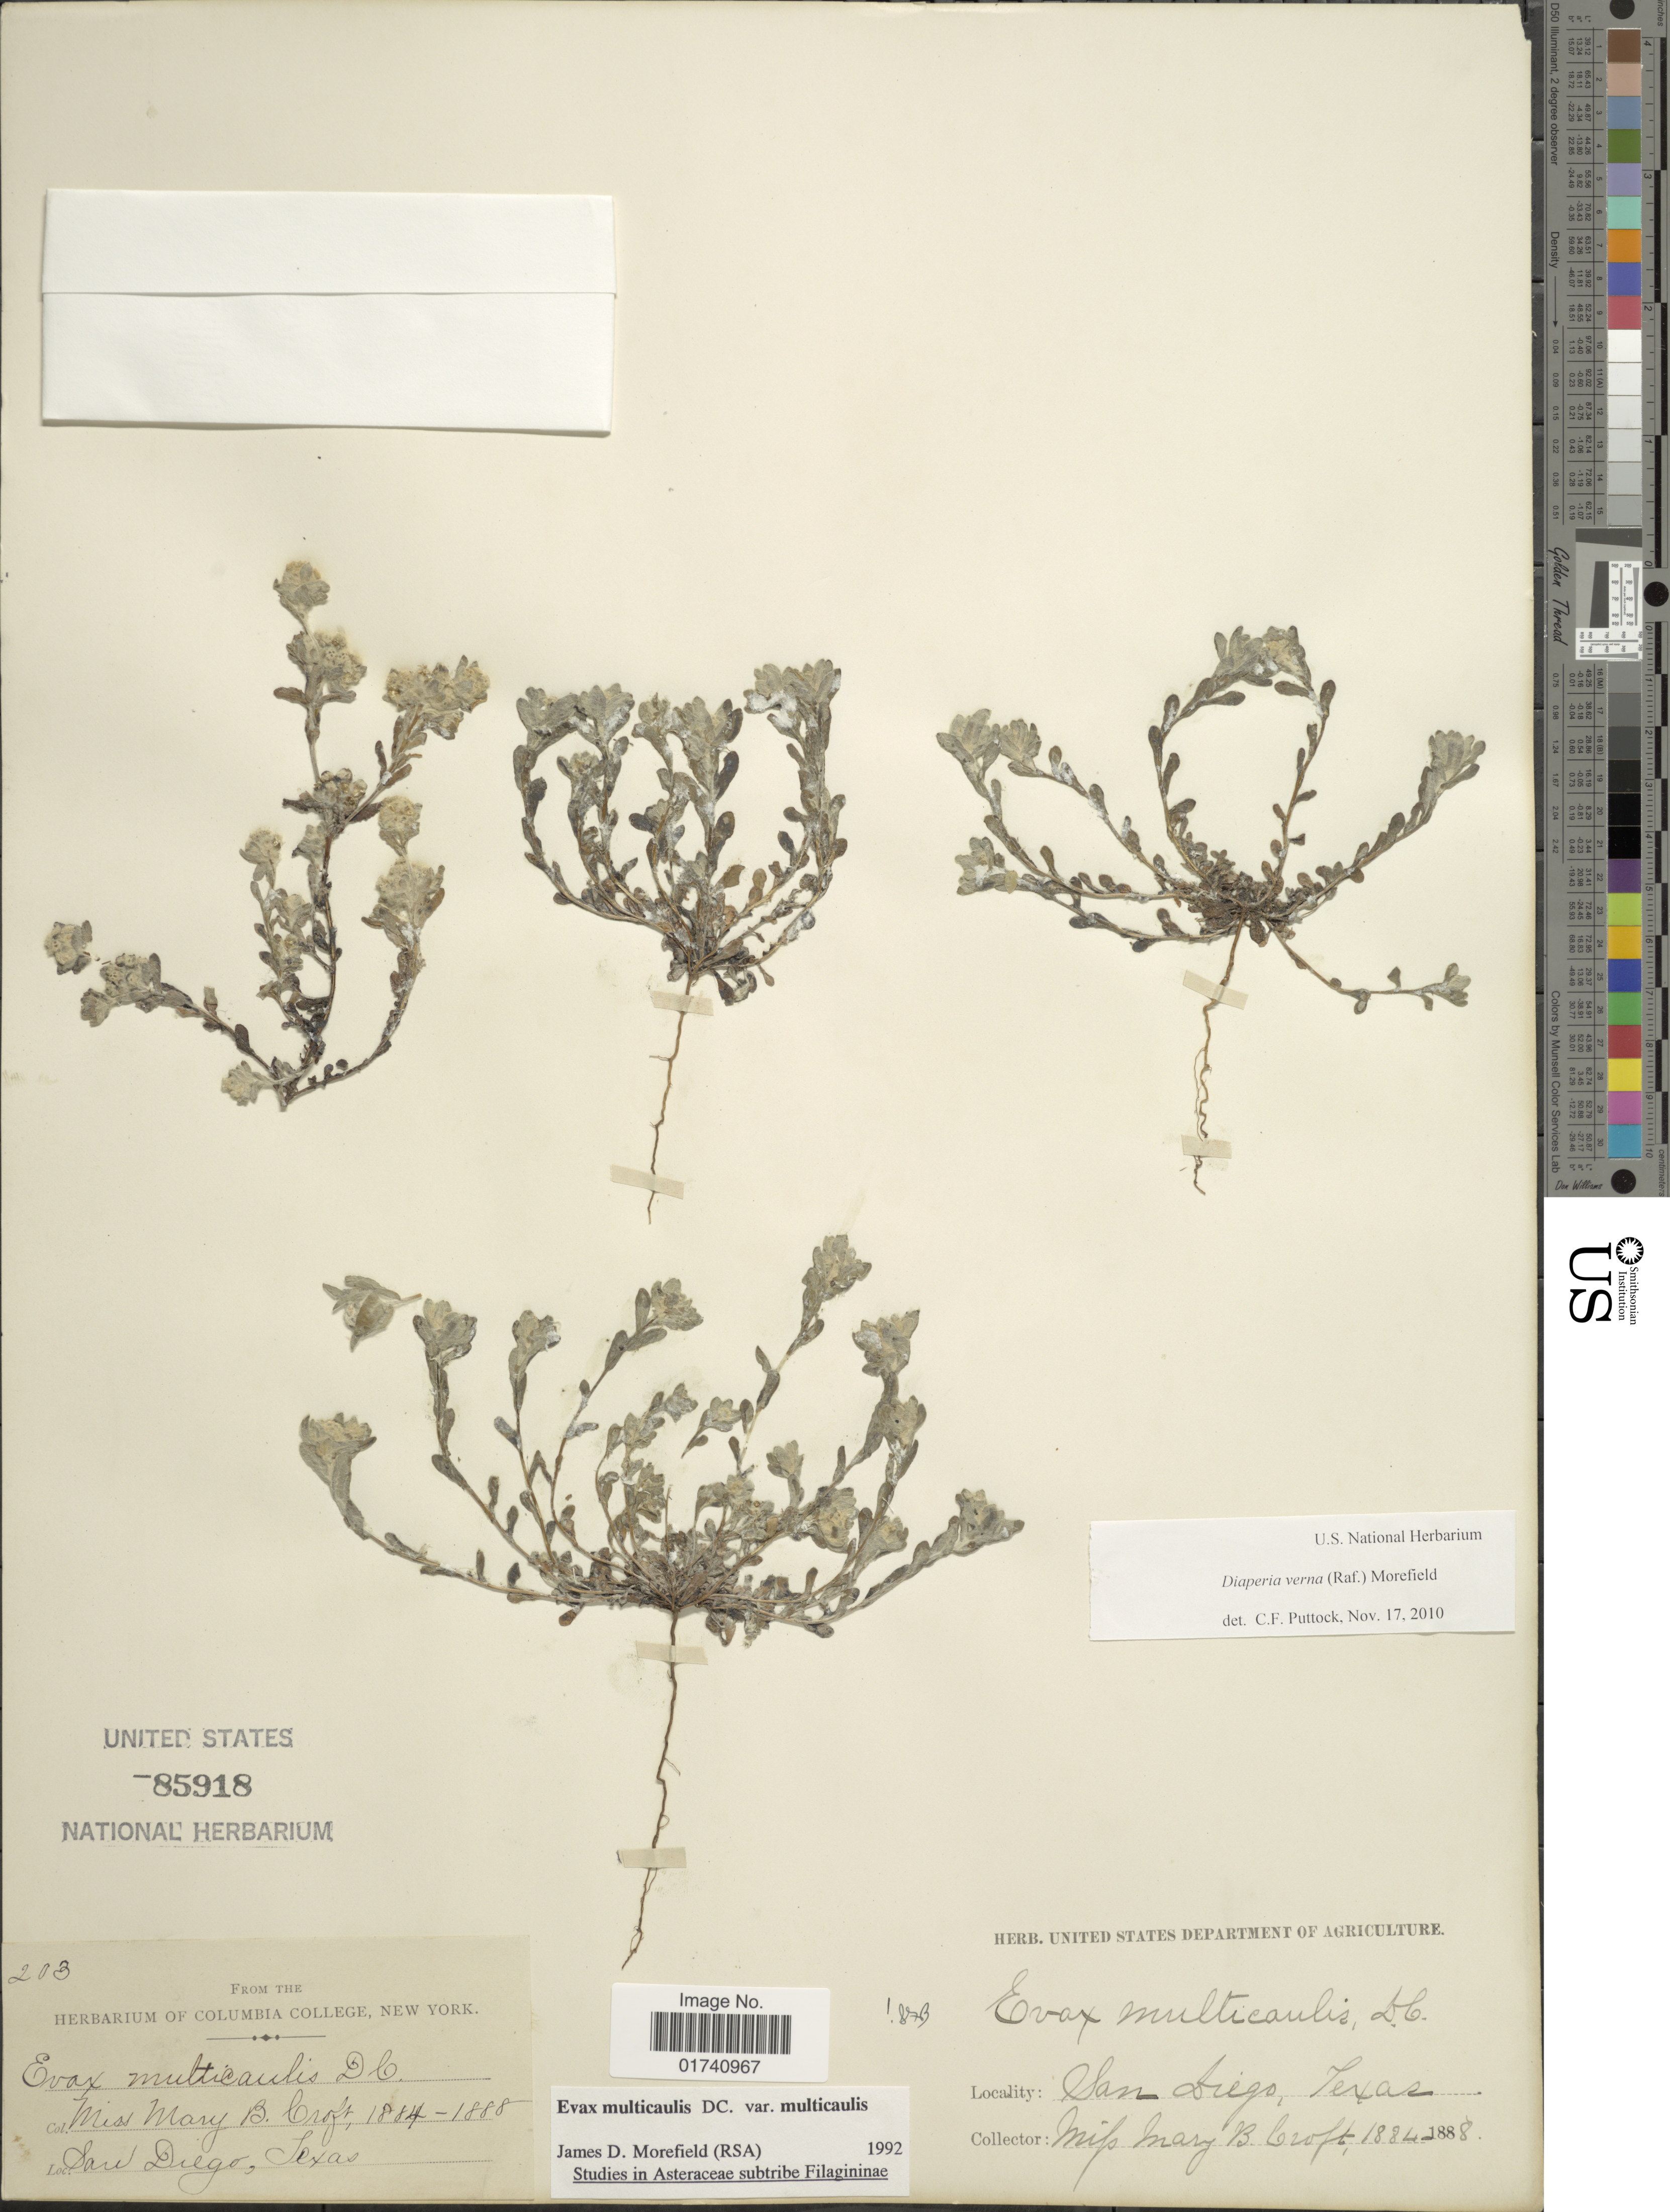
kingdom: Plantae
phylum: Tracheophyta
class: Magnoliopsida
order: Asterales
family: Asteraceae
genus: Diaperia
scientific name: Diaperia verna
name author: (Raf.) Morefield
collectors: M. Croft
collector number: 203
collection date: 1884/1888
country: United States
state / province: Texas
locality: San Diego.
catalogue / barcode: US 85918